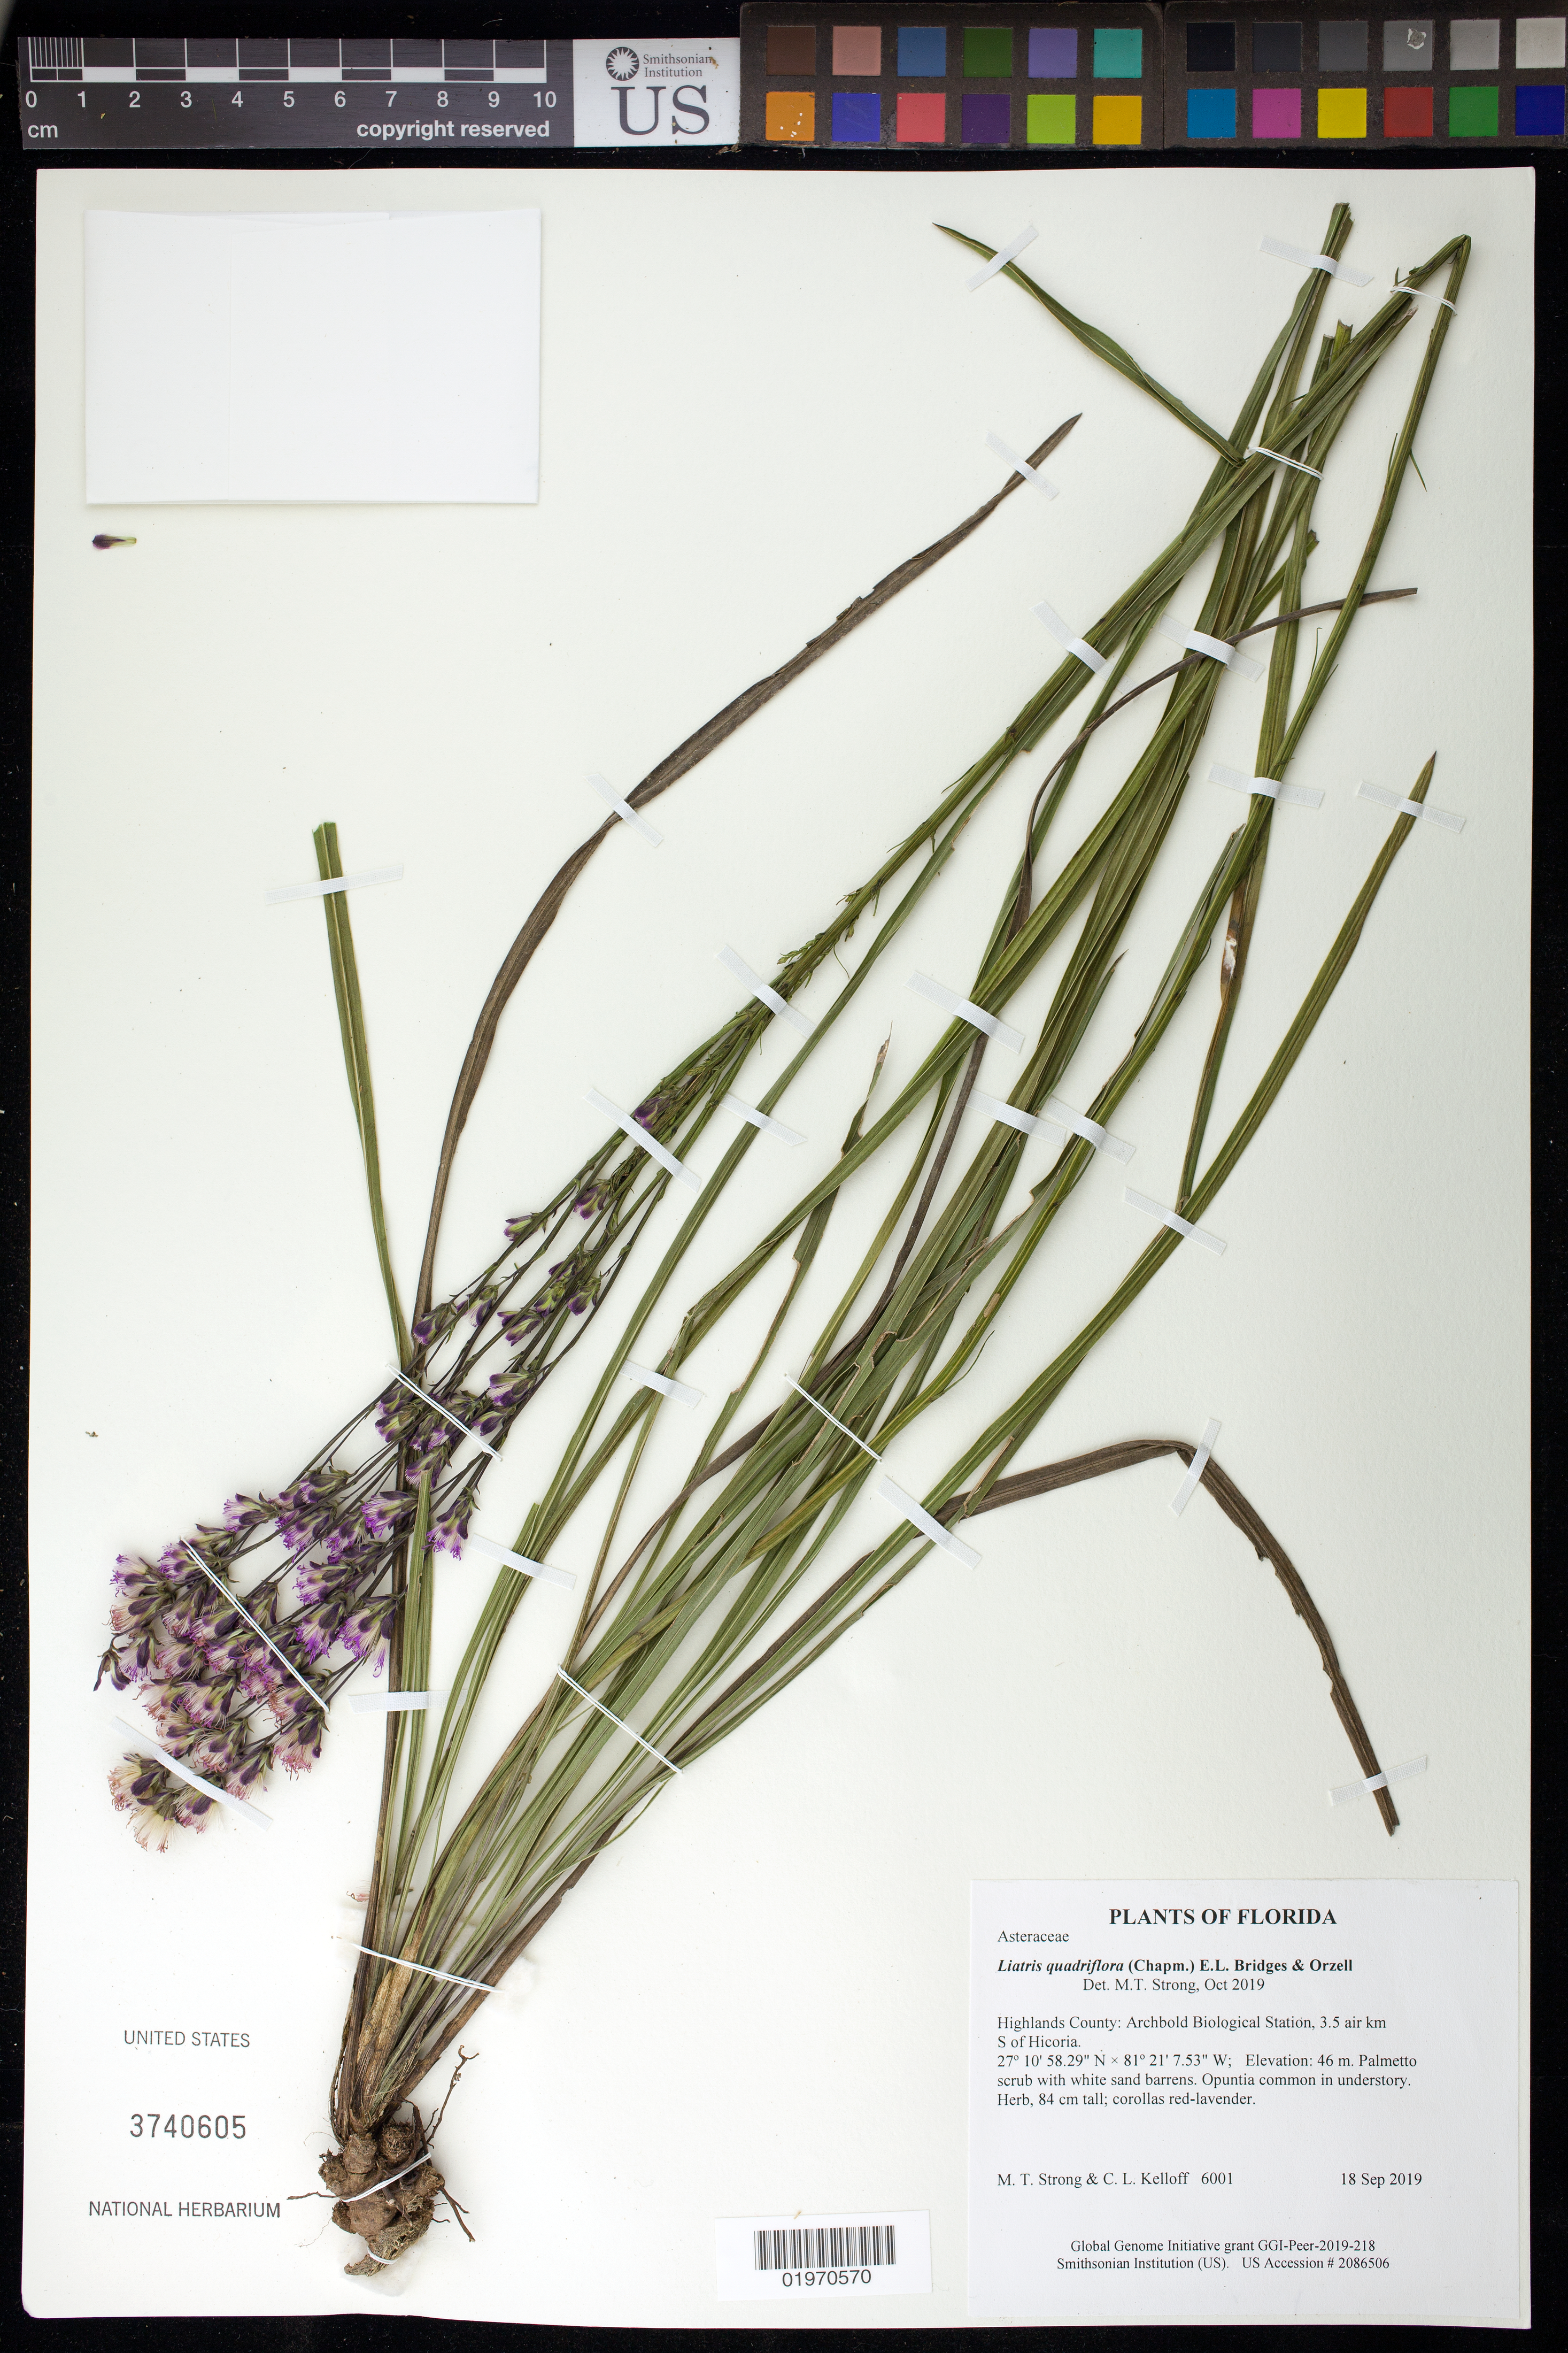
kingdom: Plantae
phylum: Tracheophyta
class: Magnoliopsida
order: Asterales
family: Asteraceae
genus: Liatris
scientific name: Liatris quadriflora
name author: (Chapm.) Bridges & Orzell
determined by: Strong, Mark T., (BOT), Smithsonian Institution - National Museum of Natural History (UNITED STATES)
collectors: M. T. Strong & C. L. Kelloff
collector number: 6001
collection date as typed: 18 Sep 2019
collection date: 2019-09-18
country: United States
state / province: Florida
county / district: Highlands County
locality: Archbold Biological Station, 3.5 air km S of Hicoria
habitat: Palmetto scrub with white sand barrens. Opuntia common in understory.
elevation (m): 46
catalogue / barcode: US 3740605